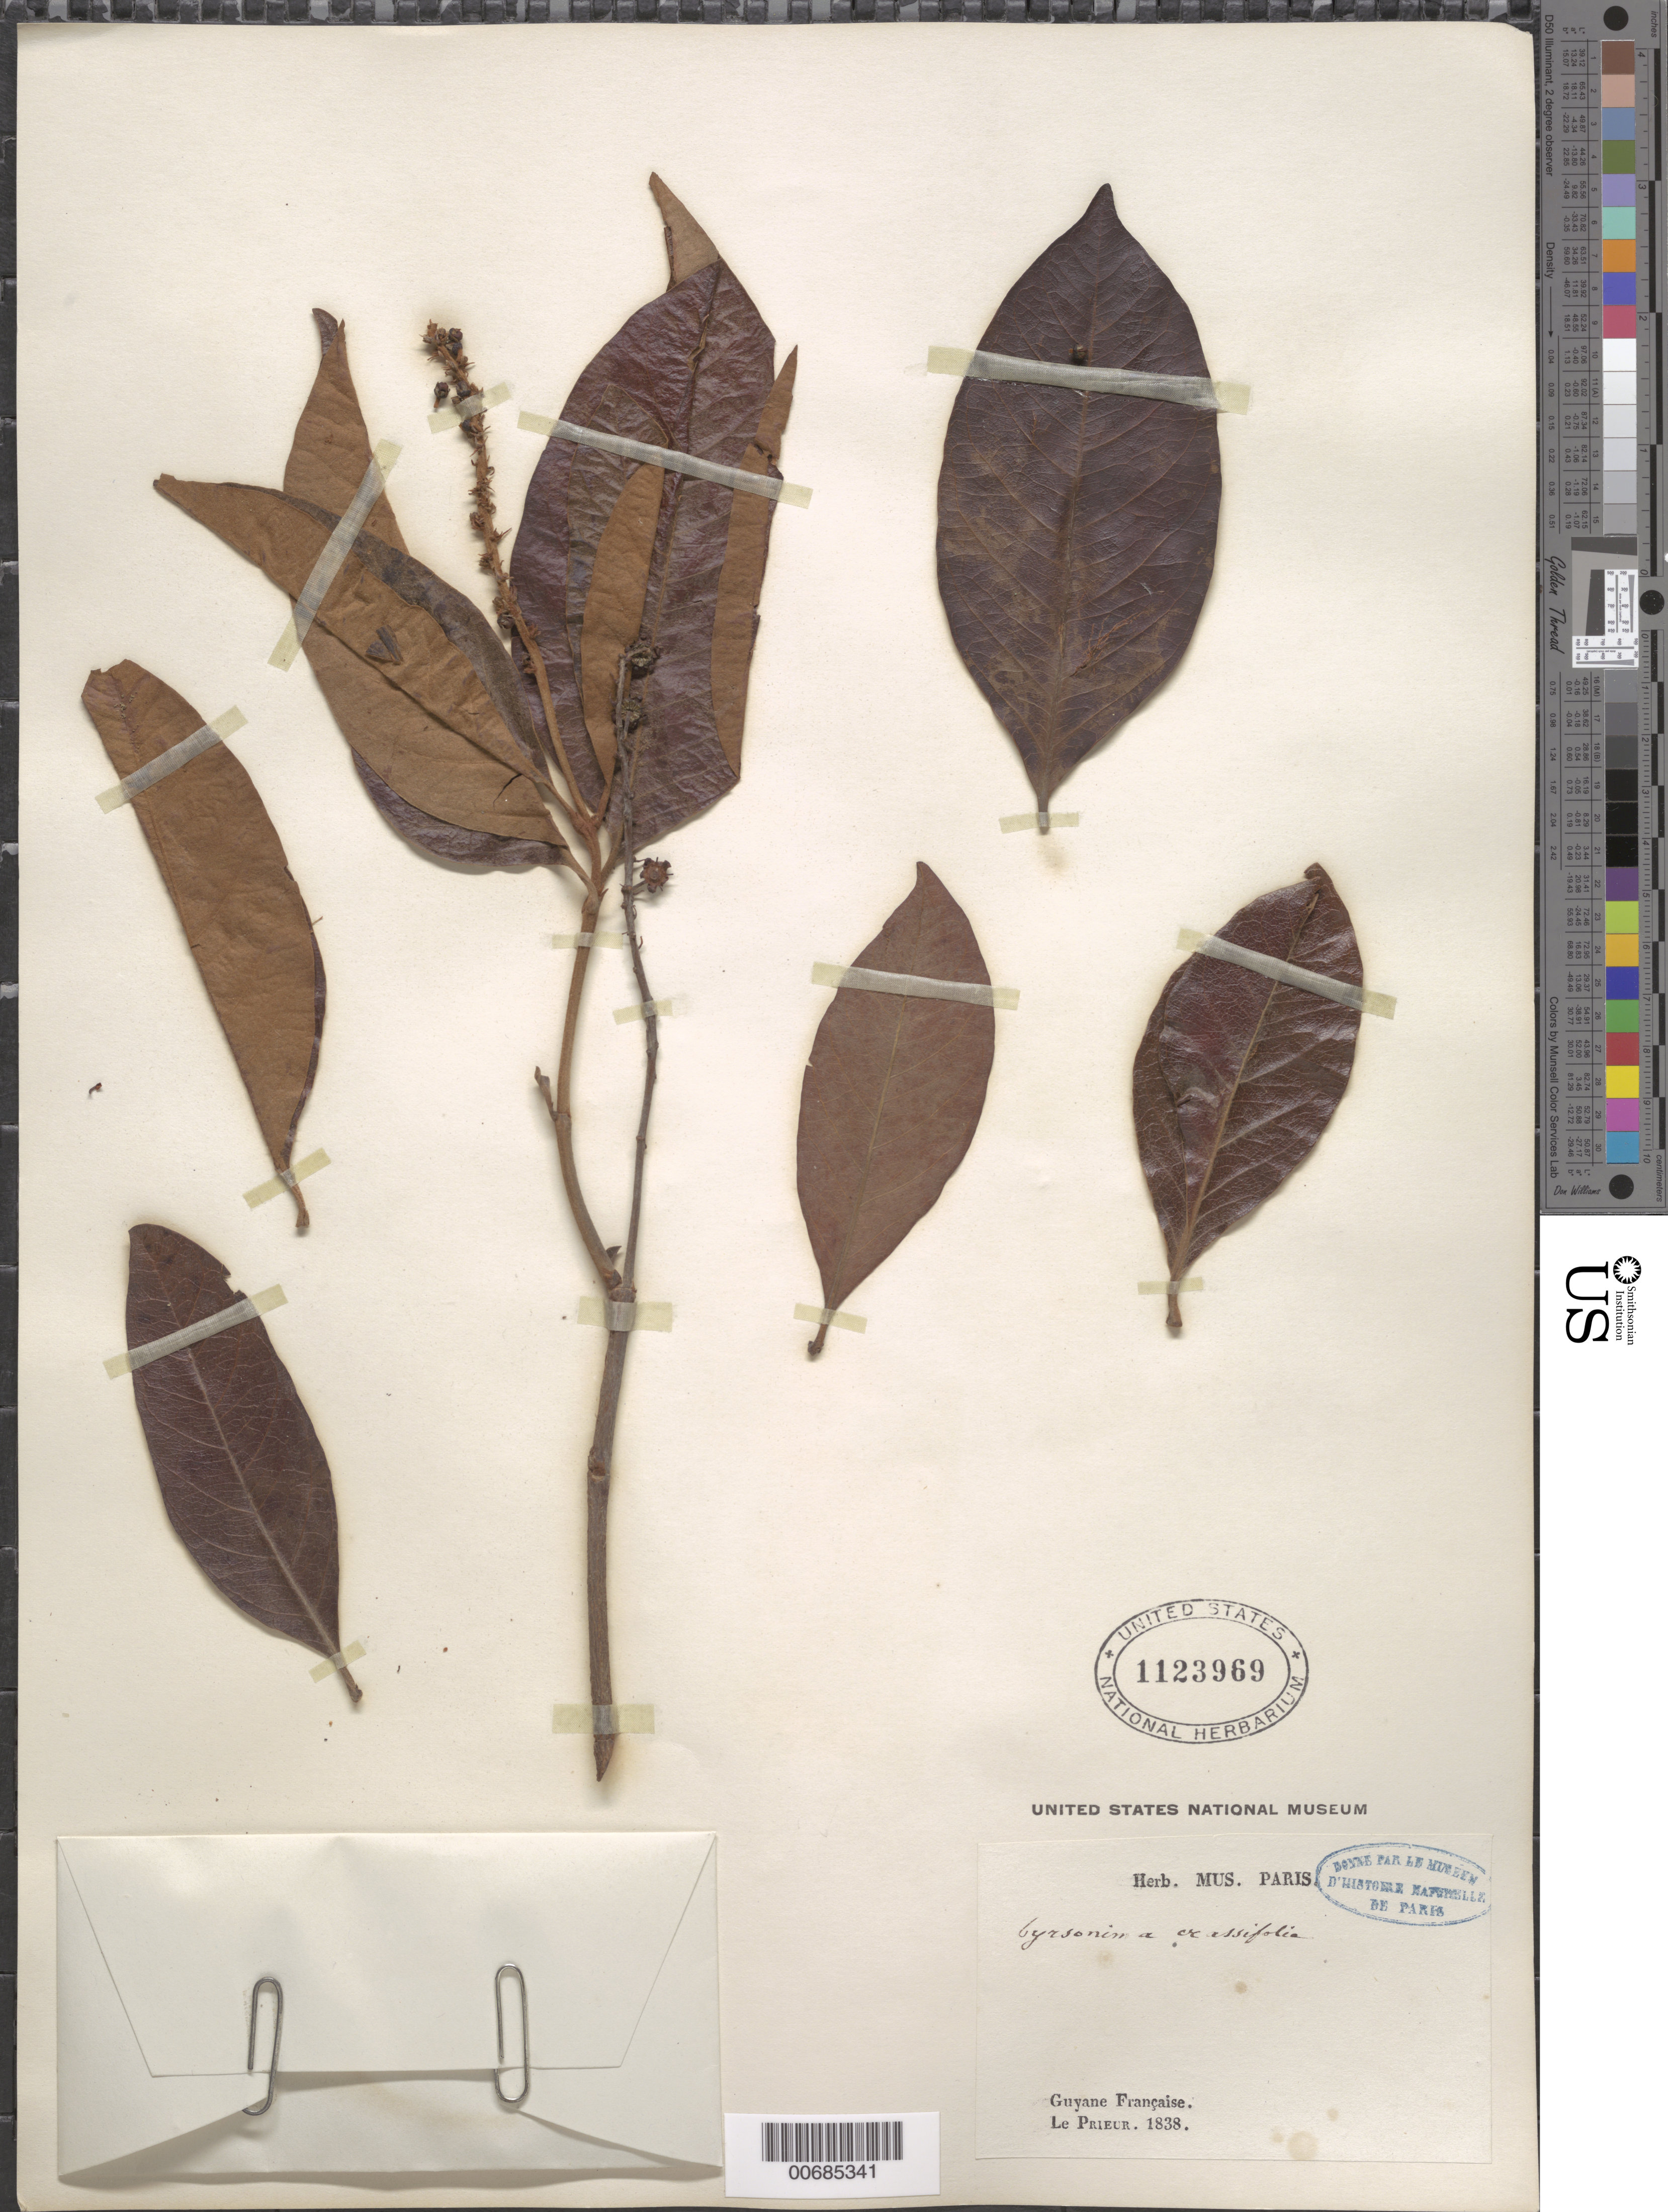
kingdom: Plantae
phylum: Tracheophyta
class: Magnoliopsida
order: Malpighiales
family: Malpighiaceae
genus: Byrsonima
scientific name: Byrsonima crassifolia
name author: (L.) Kunth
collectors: F. M. R. Leprieur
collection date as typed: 1838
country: French Guiana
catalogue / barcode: US 1123969